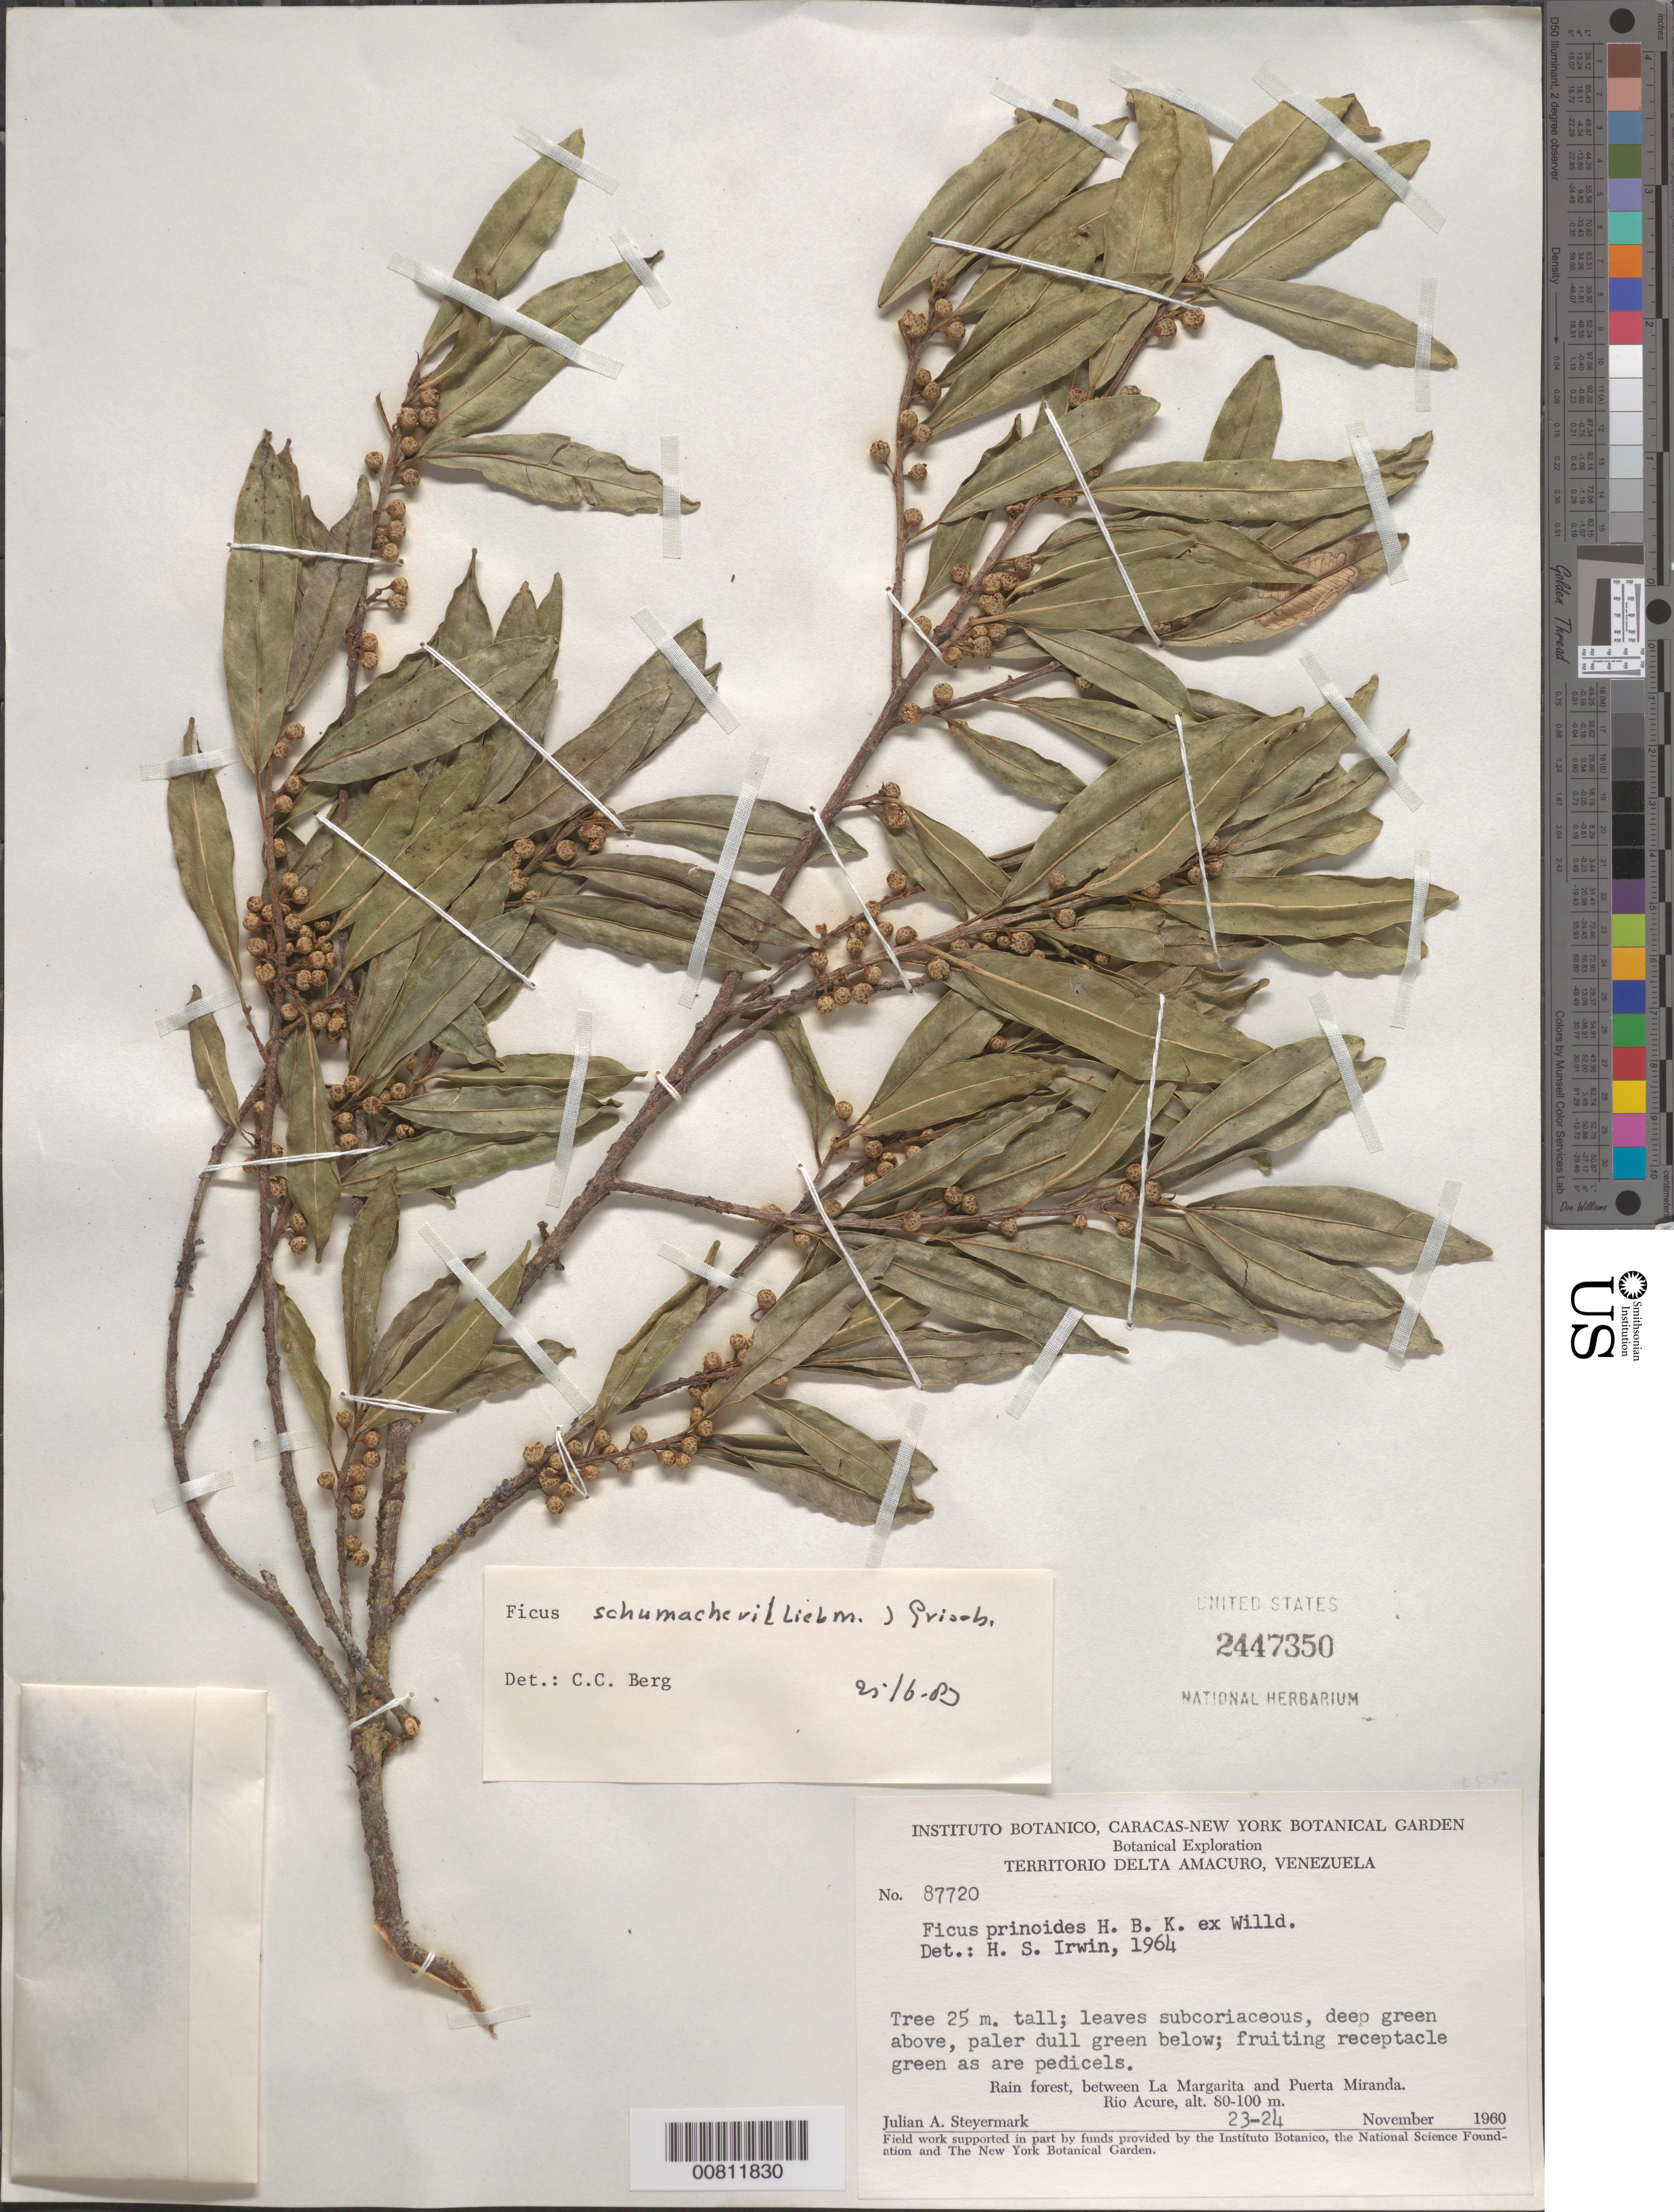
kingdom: Plantae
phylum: Tracheophyta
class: Magnoliopsida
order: Rosales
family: Moraceae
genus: Ficus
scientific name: Ficus pallida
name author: Vahl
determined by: Cardoso Pederneiras, L.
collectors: J. Steyermark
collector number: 87720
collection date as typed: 23-Nov-60 to 24-Nov-60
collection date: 1960-11-23/1960-11-24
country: Venezuela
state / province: Delta Amacuro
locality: Río Acure, between La Margarita and Puerto Miranda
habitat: Rain forest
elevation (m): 80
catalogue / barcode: US 2447350